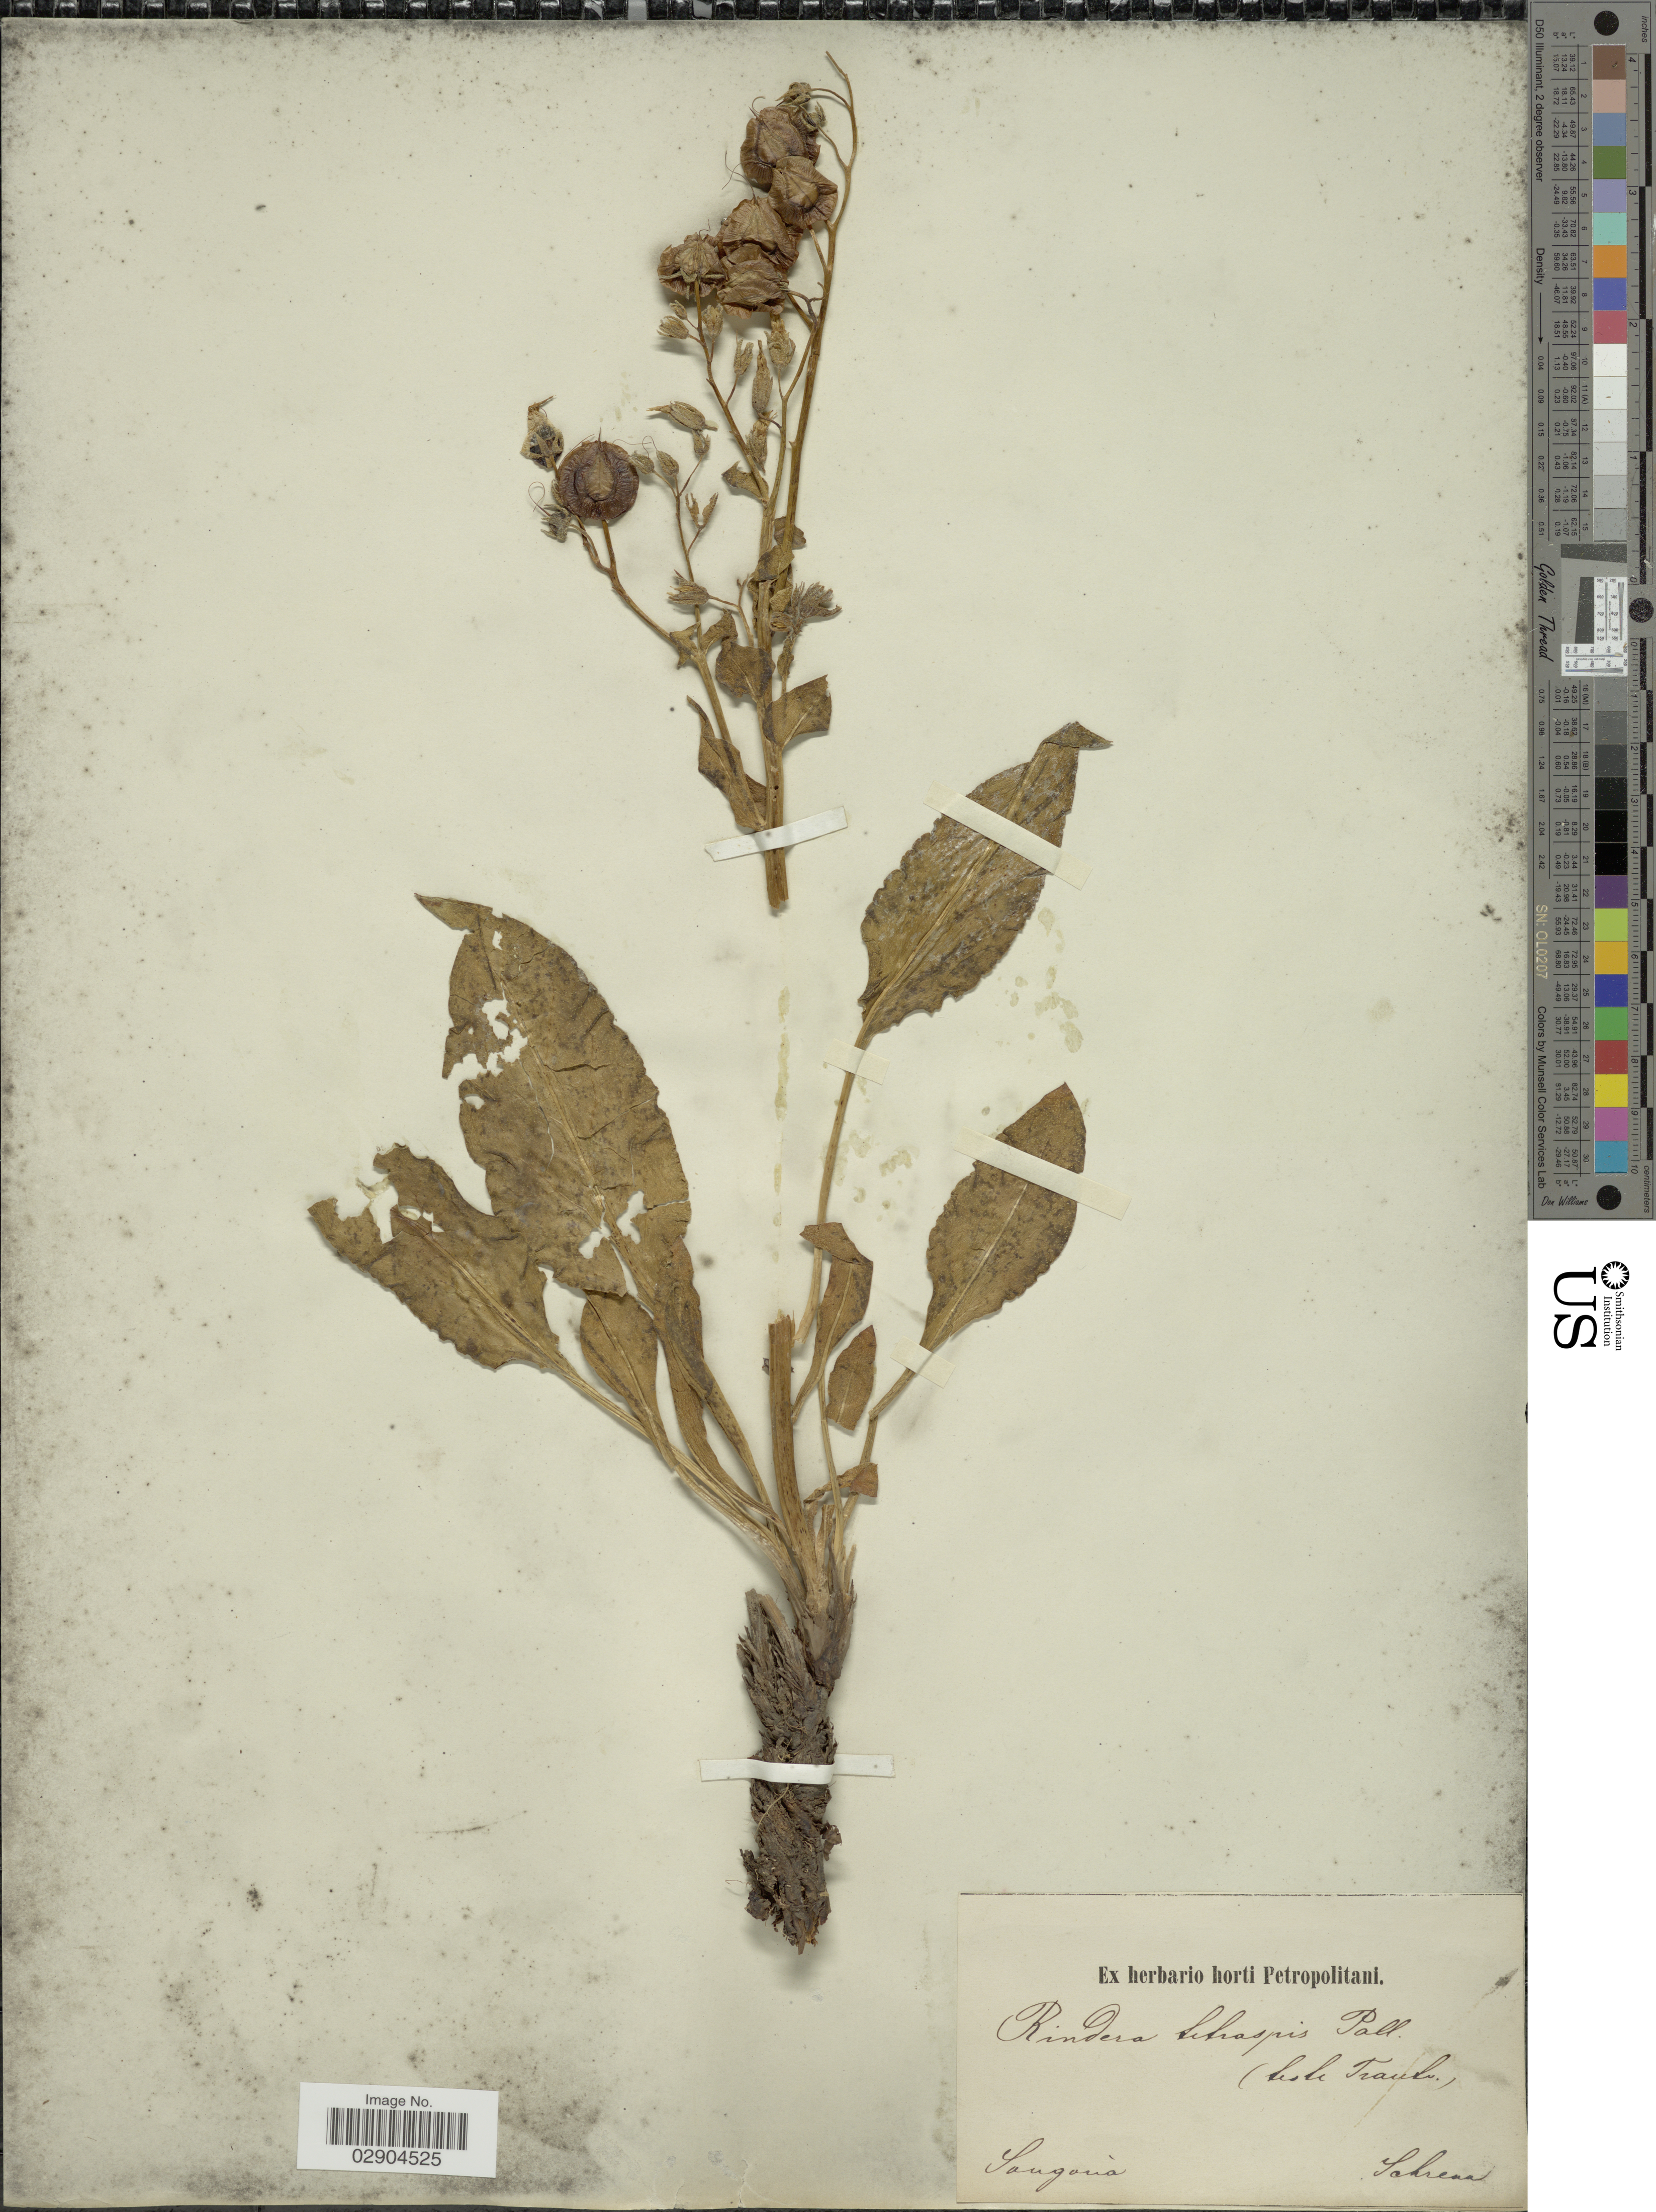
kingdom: Plantae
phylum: Tracheophyta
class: Magnoliopsida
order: Boraginales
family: Boraginaceae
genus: Rindera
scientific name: Rindera tetraspis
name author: Pall.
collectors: A.G. Schrenk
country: Kazakhstan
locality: Songoria.